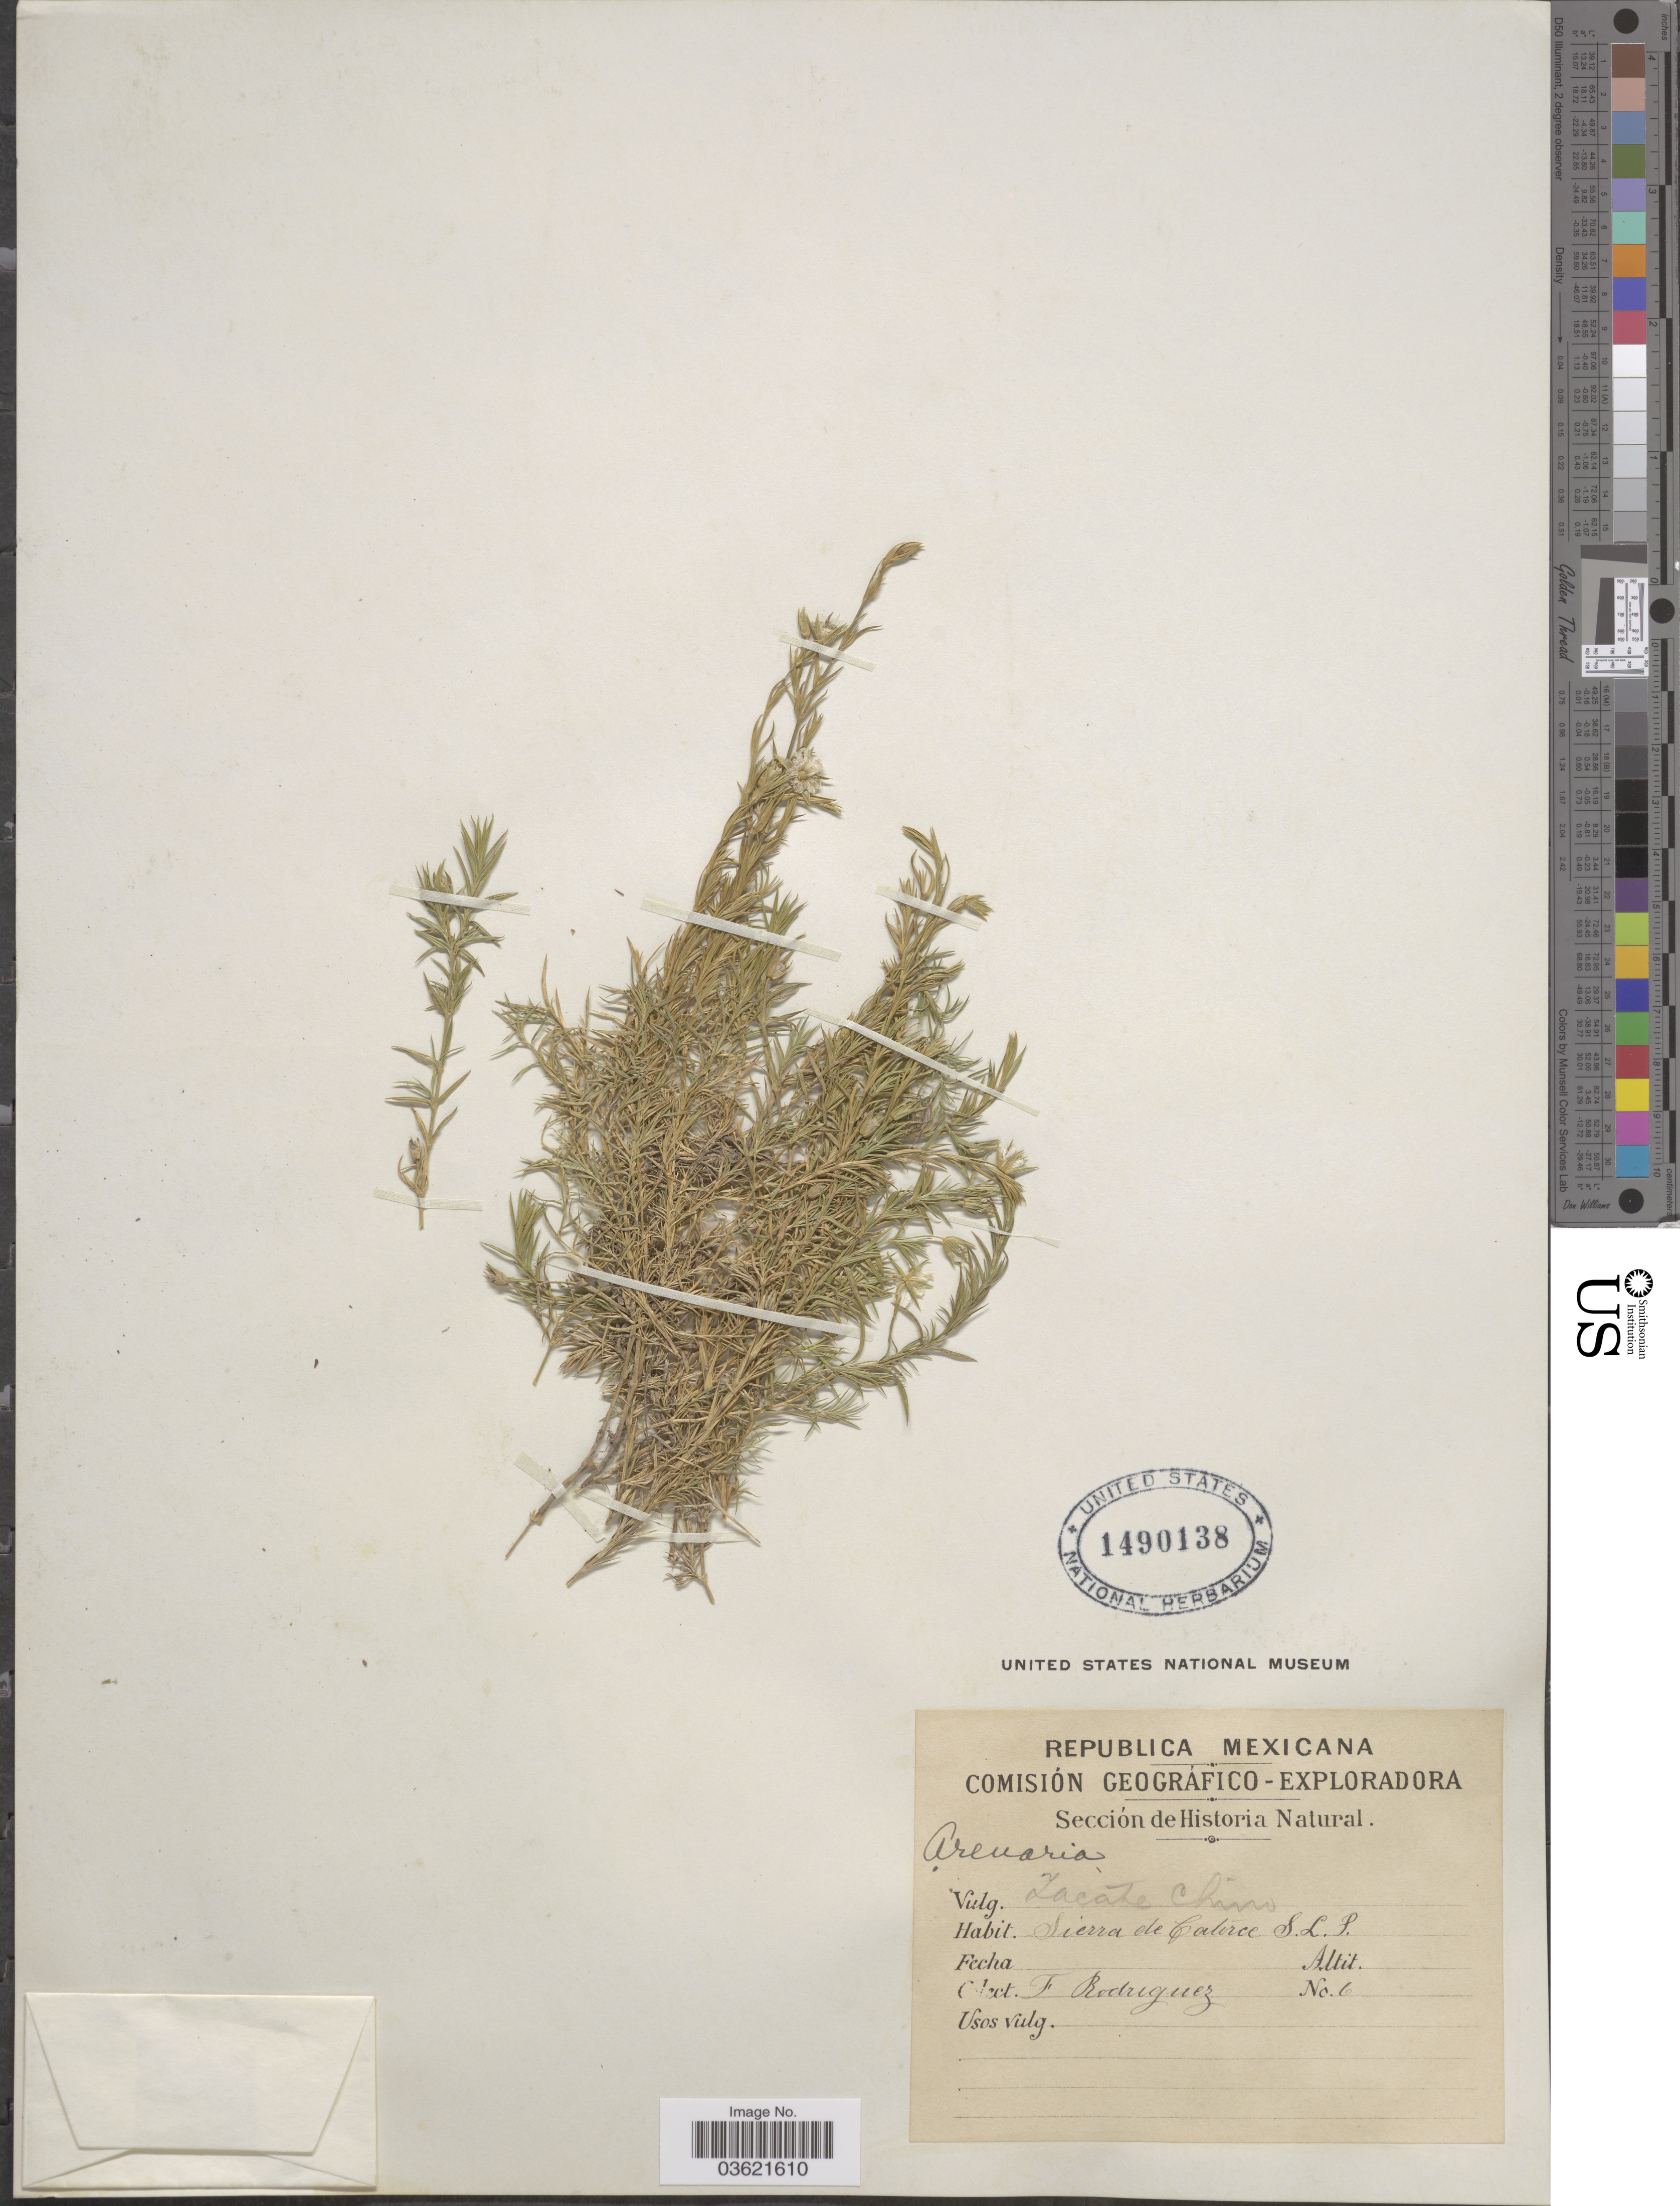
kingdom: Plantae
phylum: Tracheophyta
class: Magnoliopsida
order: Caryophyllales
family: Caryophyllaceae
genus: Arenaria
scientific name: Arenaria lycopodioides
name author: Willd. ex Schltdl.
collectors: F. Rodriguez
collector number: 6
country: Mexico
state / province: San Luis Potosí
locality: Sierra de Catorce.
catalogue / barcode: US 1490138